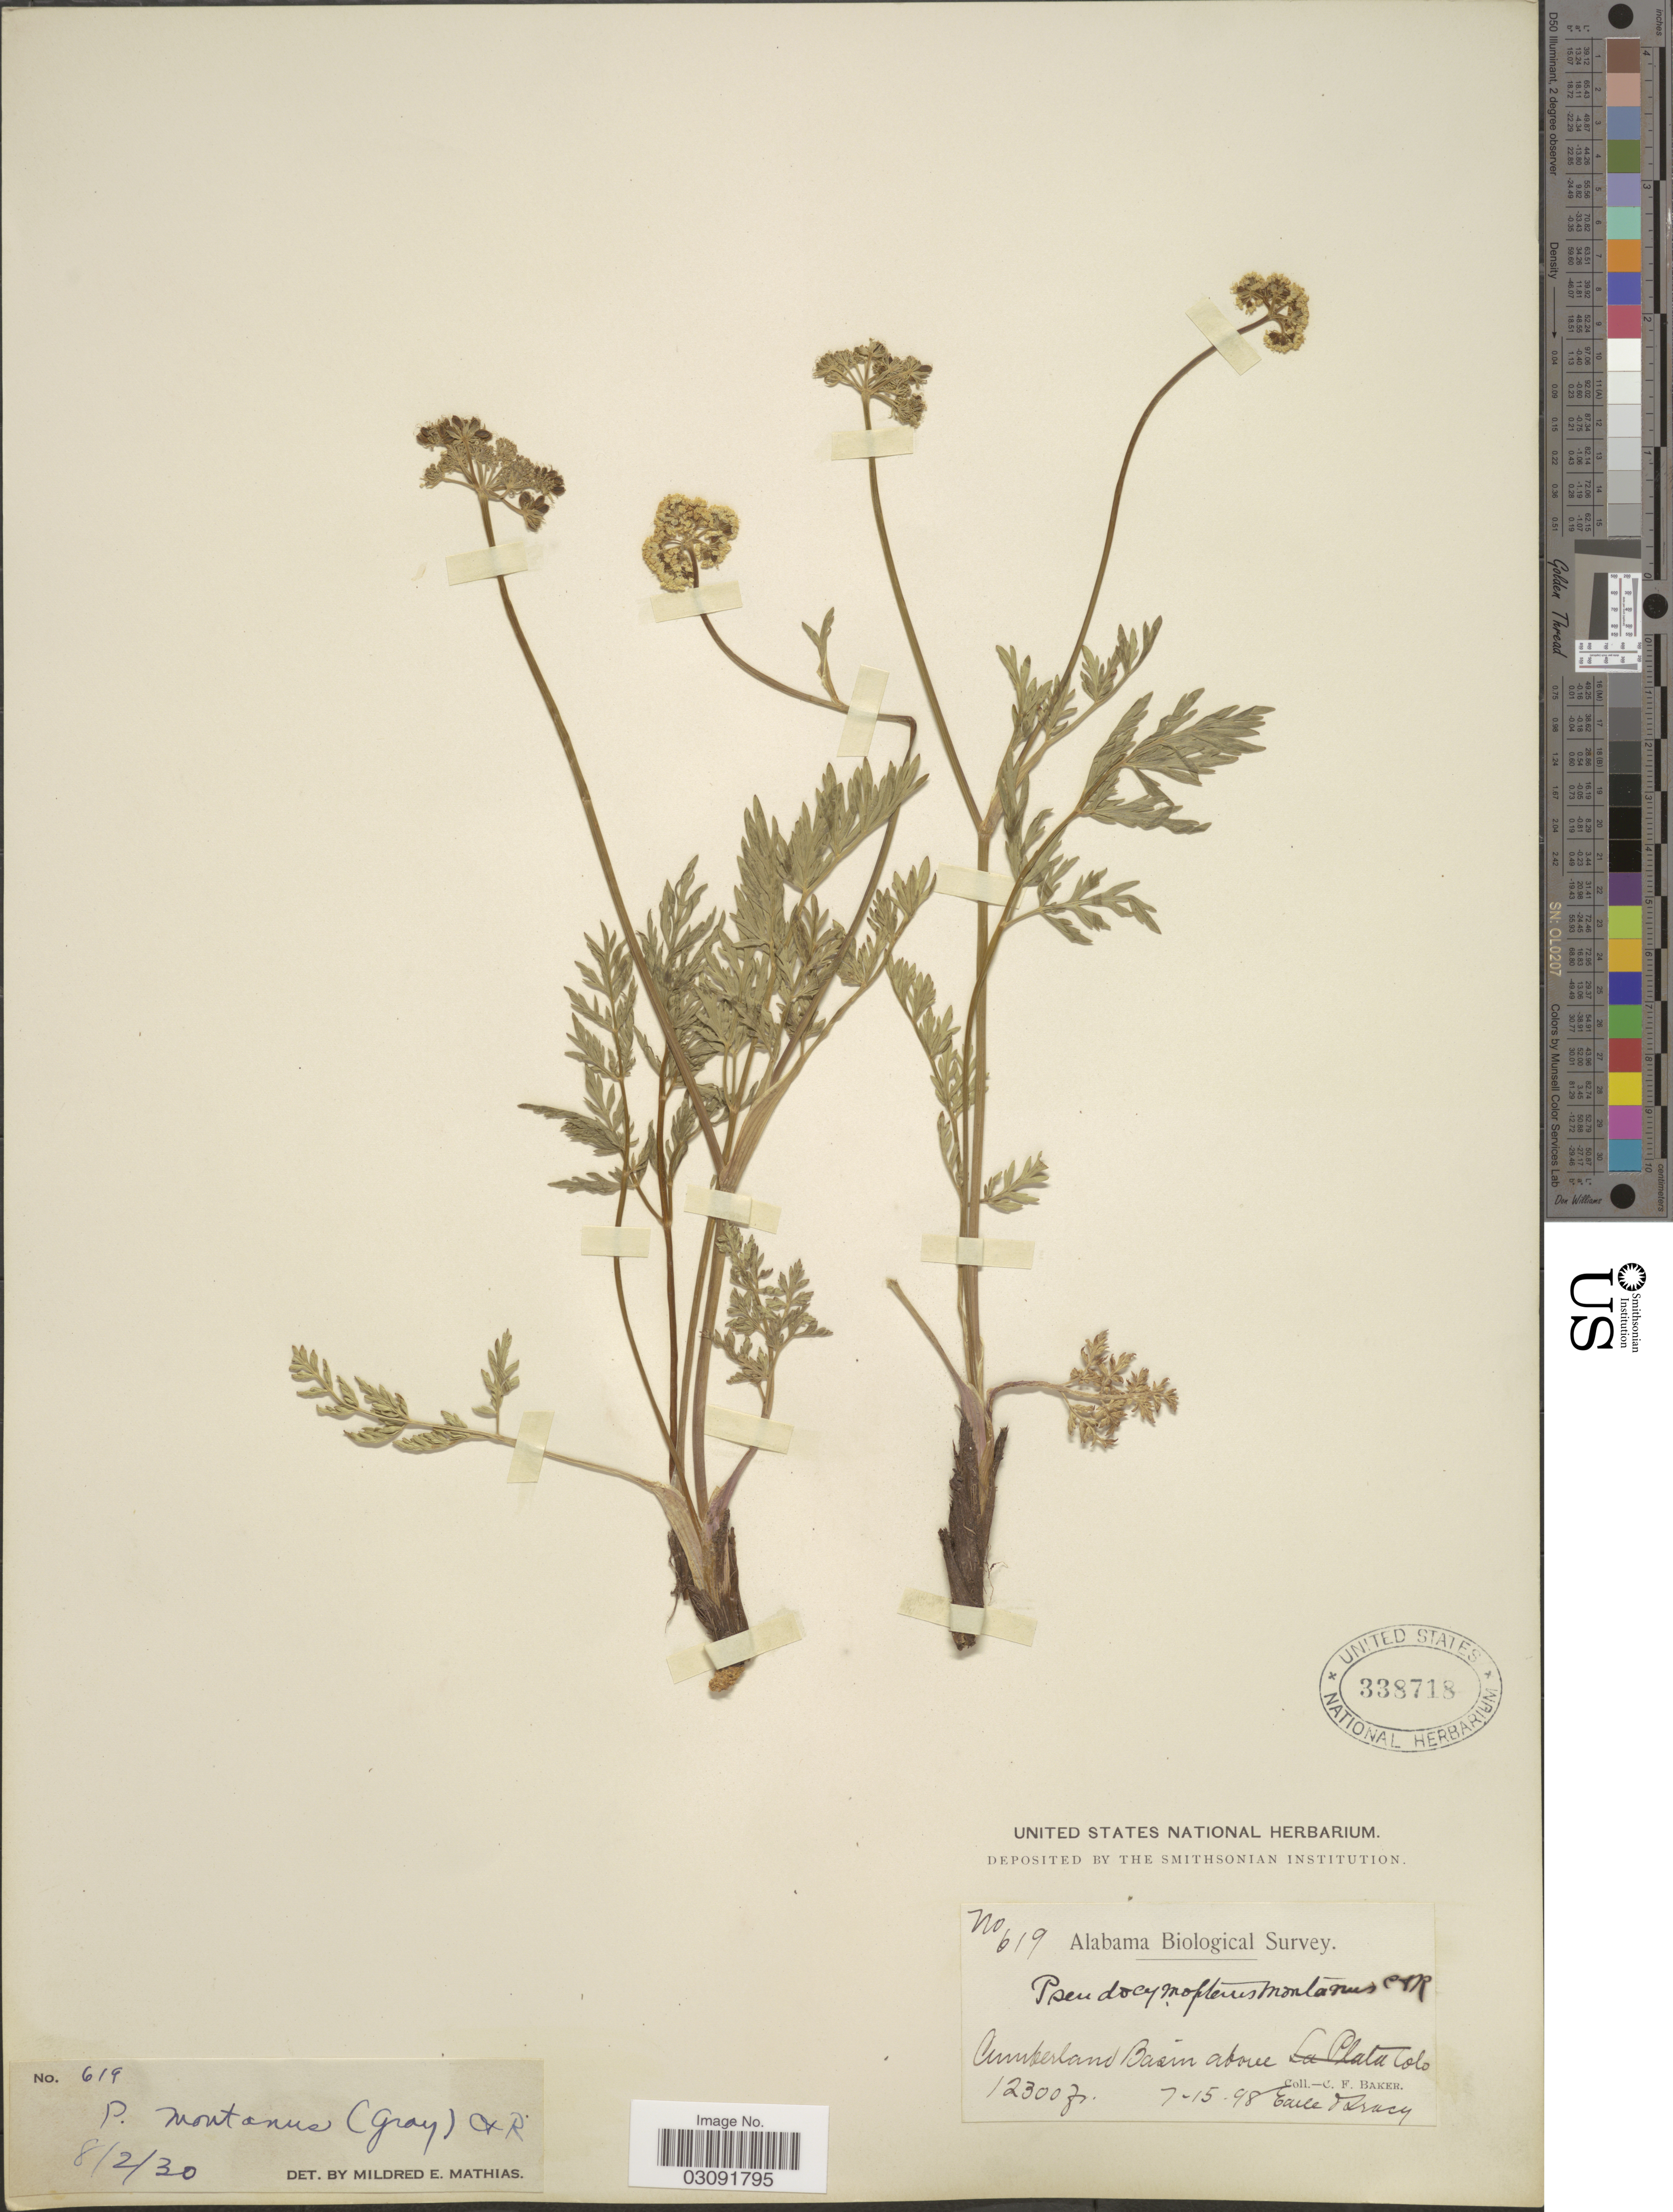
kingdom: Plantae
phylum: Tracheophyta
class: Magnoliopsida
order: Apiales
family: Apiaceae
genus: Pseudocymopterus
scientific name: Pseudocymopterus montanus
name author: (A. Gray) J.M. Coult. & Rose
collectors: C. F. Baker, -. Earle & -. Tracy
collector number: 619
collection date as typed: Transcribed d/m/y: 15/7/98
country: United States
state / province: Colorado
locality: Cumberland Basin above La Plata [unsure placement].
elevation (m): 3749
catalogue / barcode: US 338718